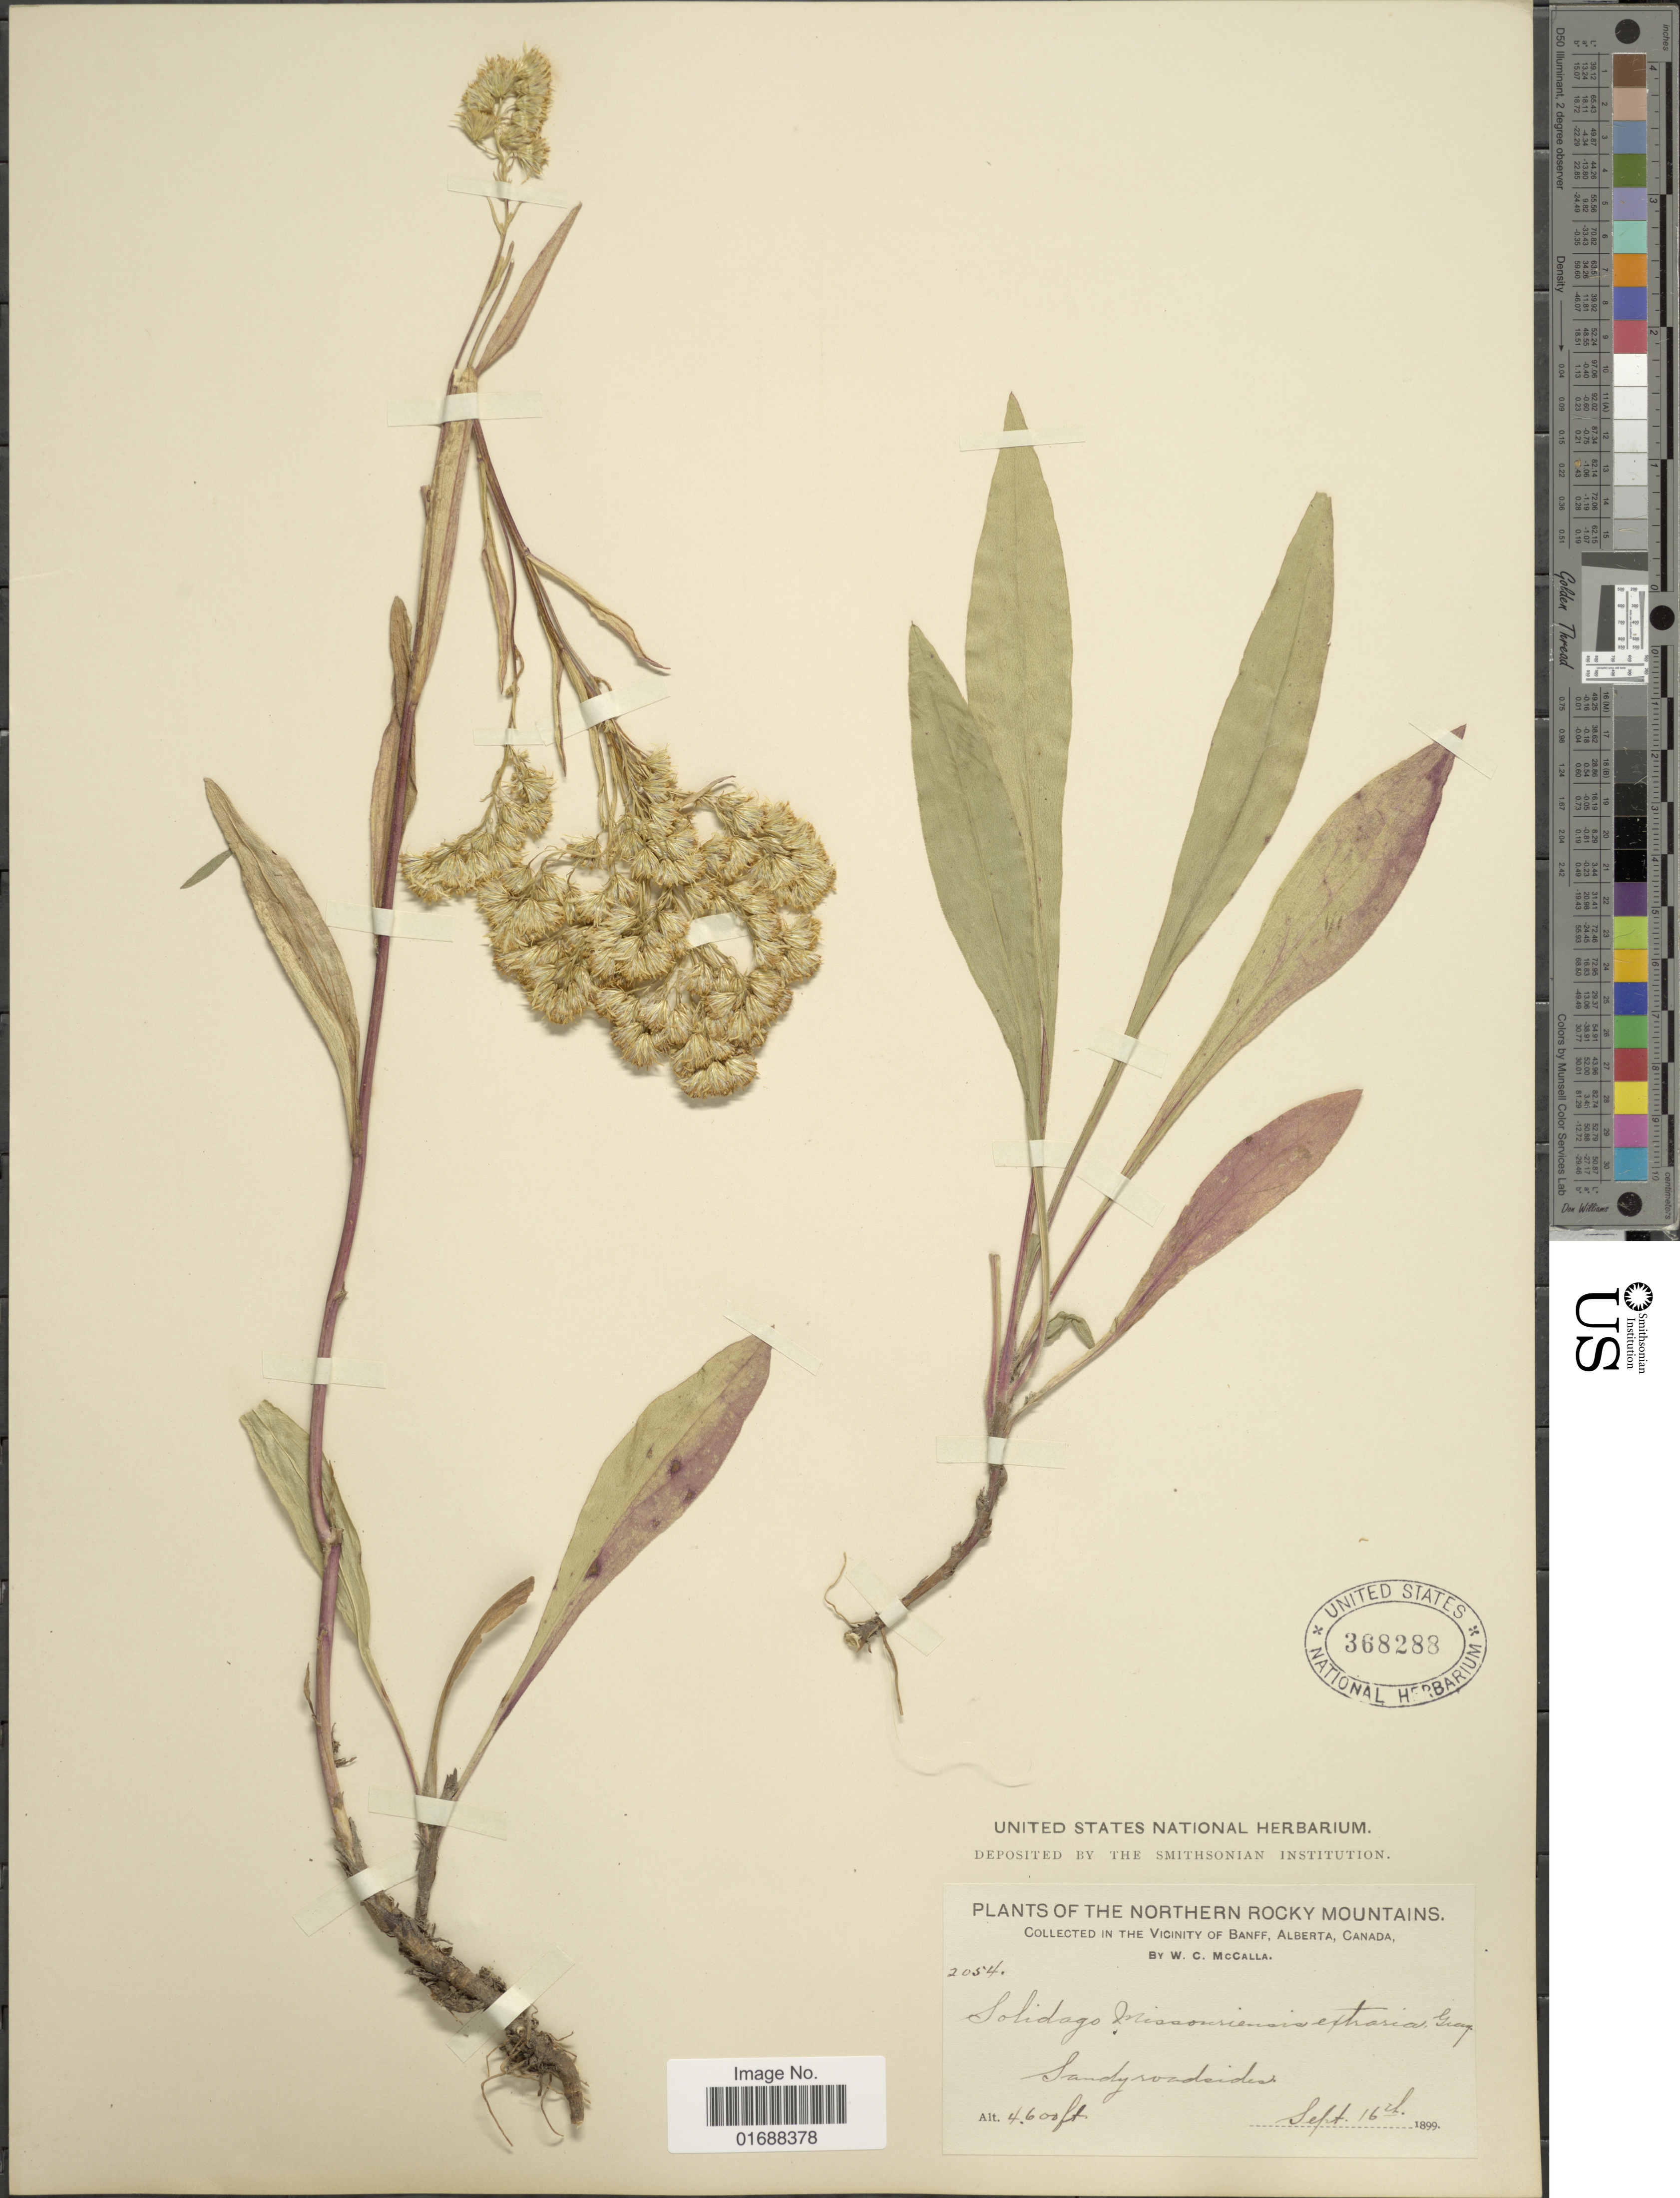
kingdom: Plantae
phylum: Tracheophyta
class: Magnoliopsida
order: Asterales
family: Asteraceae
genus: Solidago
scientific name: Solidago missouriensis var. missouriensis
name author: Nutt.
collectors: W. McCalla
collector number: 2054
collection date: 1899-09-16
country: Canada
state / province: Alberta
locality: Vicinity of Banff, Alberta, Canada.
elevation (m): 1402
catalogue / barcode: US 368288